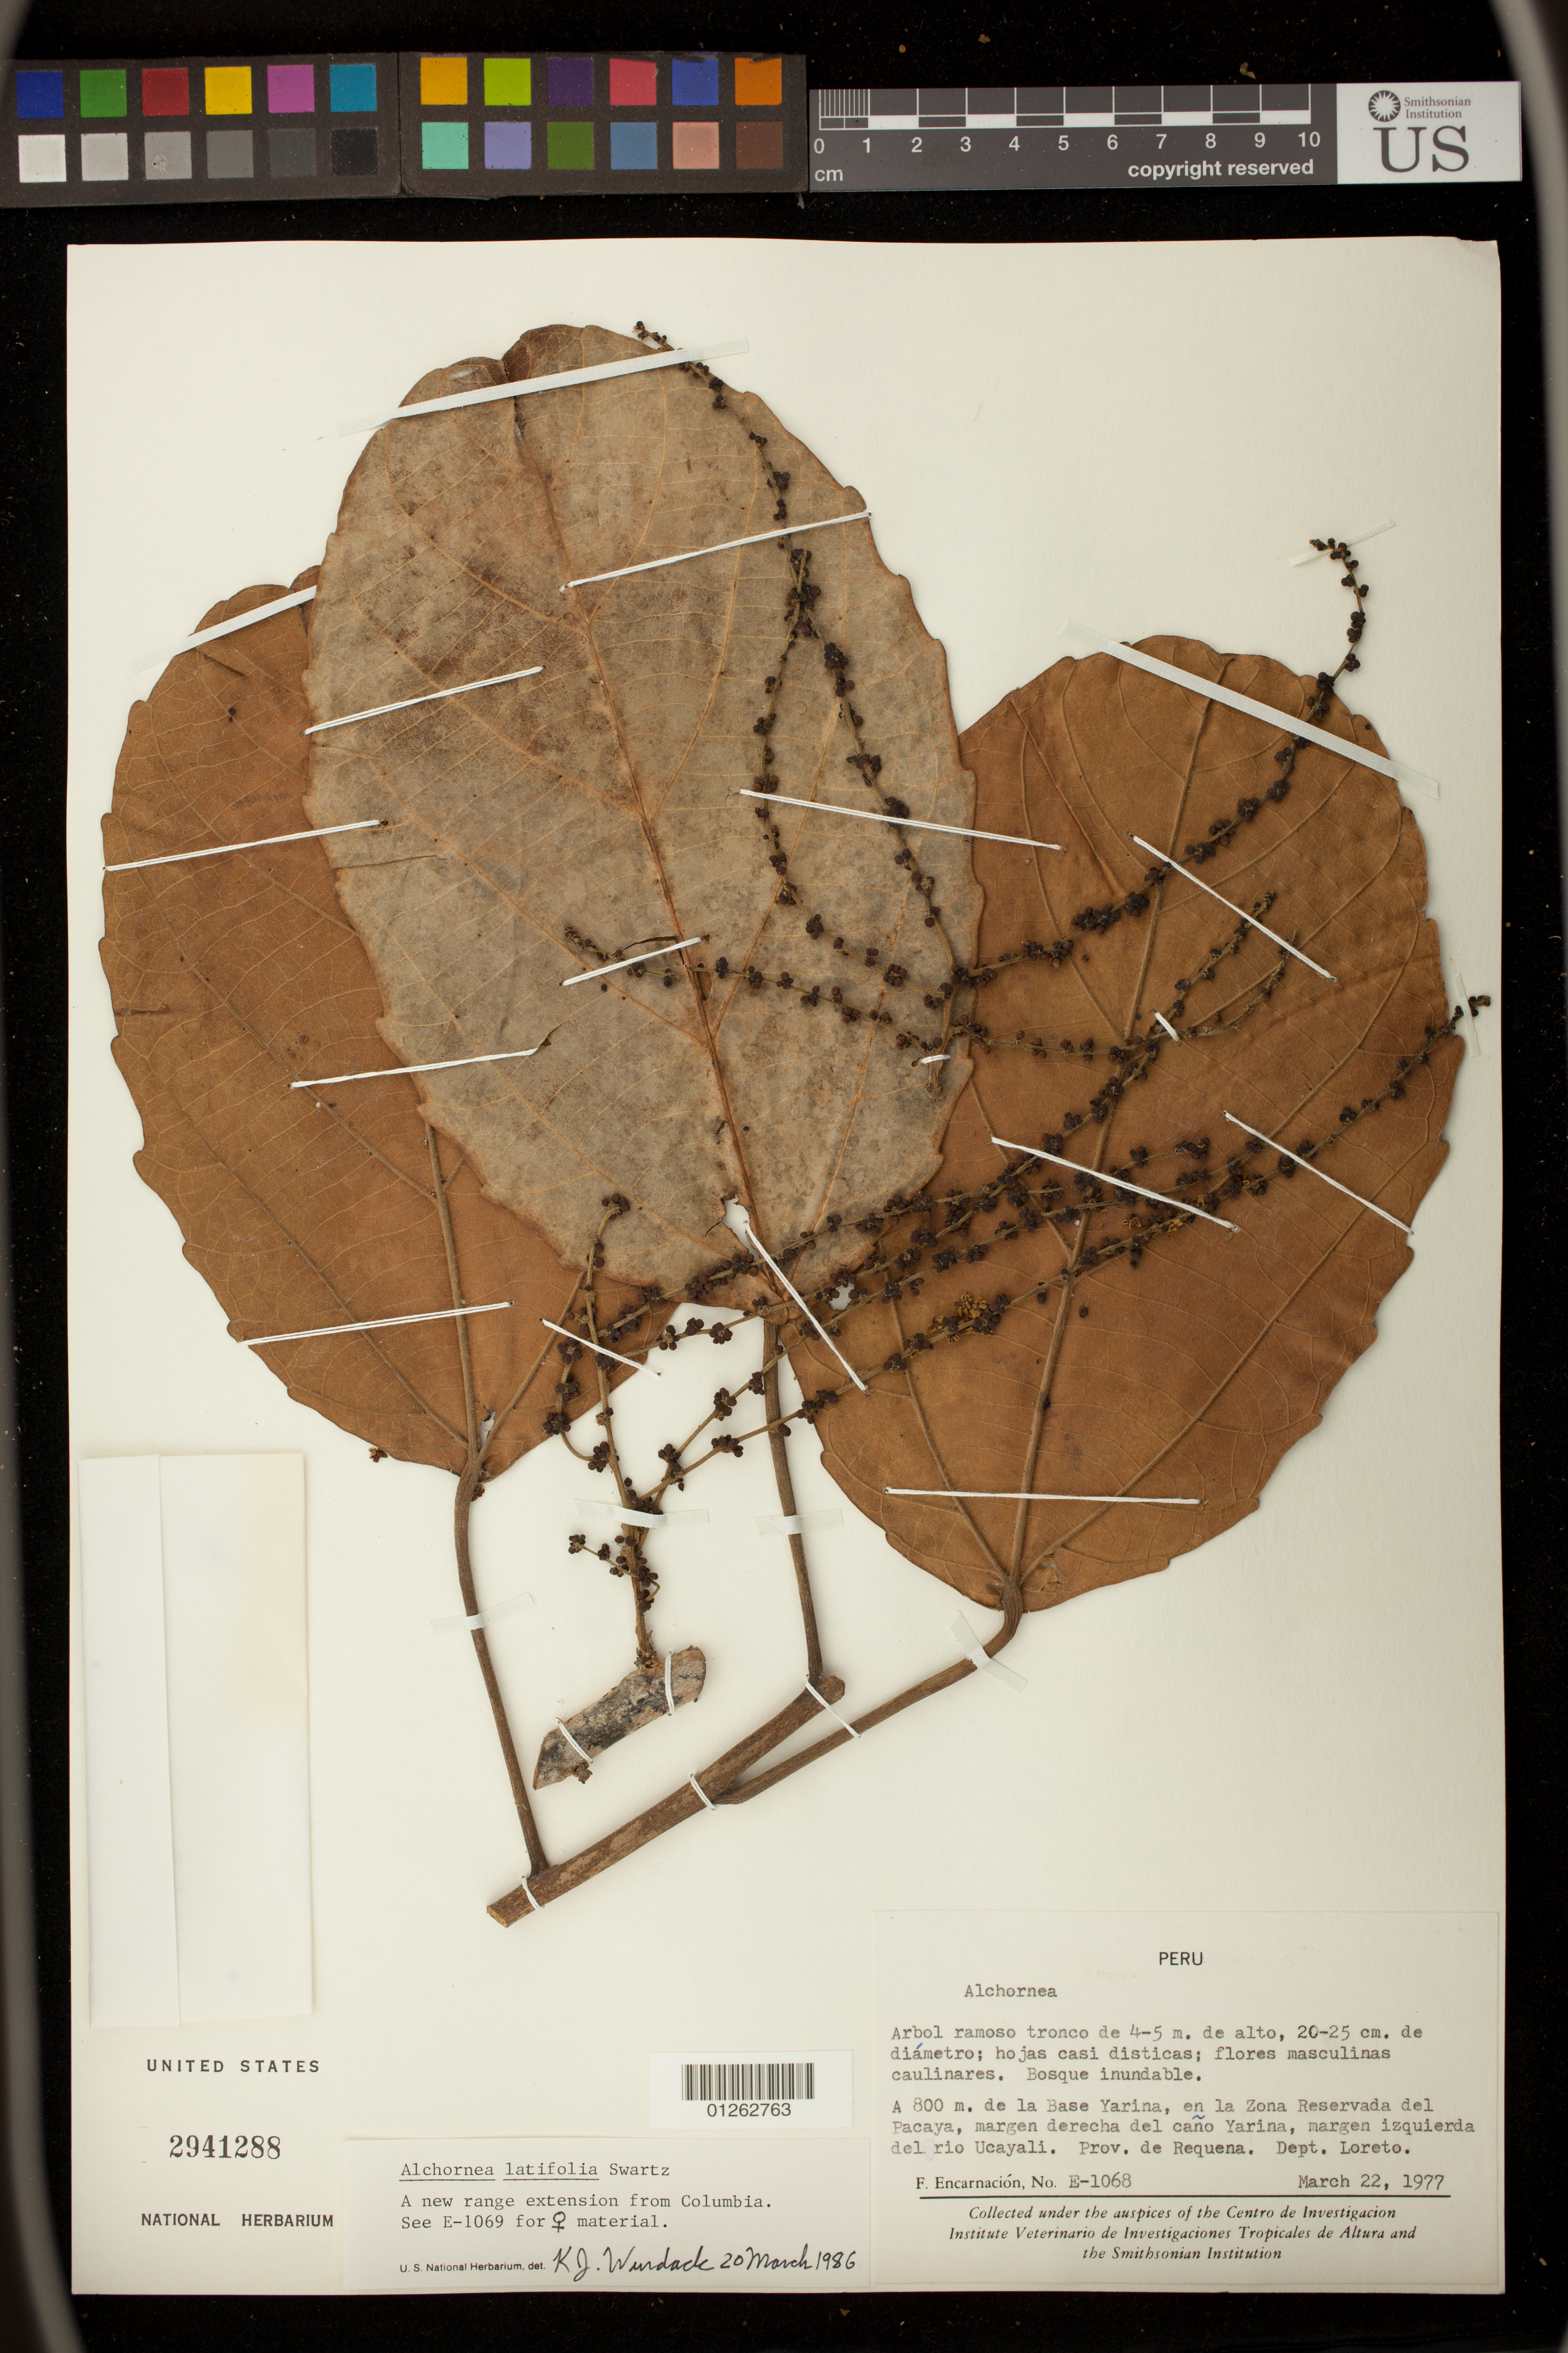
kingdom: Plantae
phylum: Tracheophyta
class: Magnoliopsida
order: Malpighiales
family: Euphorbiaceae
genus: Alchornea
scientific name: Alchornea latifolia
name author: Sw.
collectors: L. Encarnación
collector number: E-1068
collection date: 1977-03-22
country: Peru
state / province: Loreto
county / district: Requena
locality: Loreto. A 800 m. de la Base Yarina, en la Zona Reservadca del Pacaya, margen derecha del cano Yarina, margen izquierda del rio Ucayali.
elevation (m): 800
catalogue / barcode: US 2941288